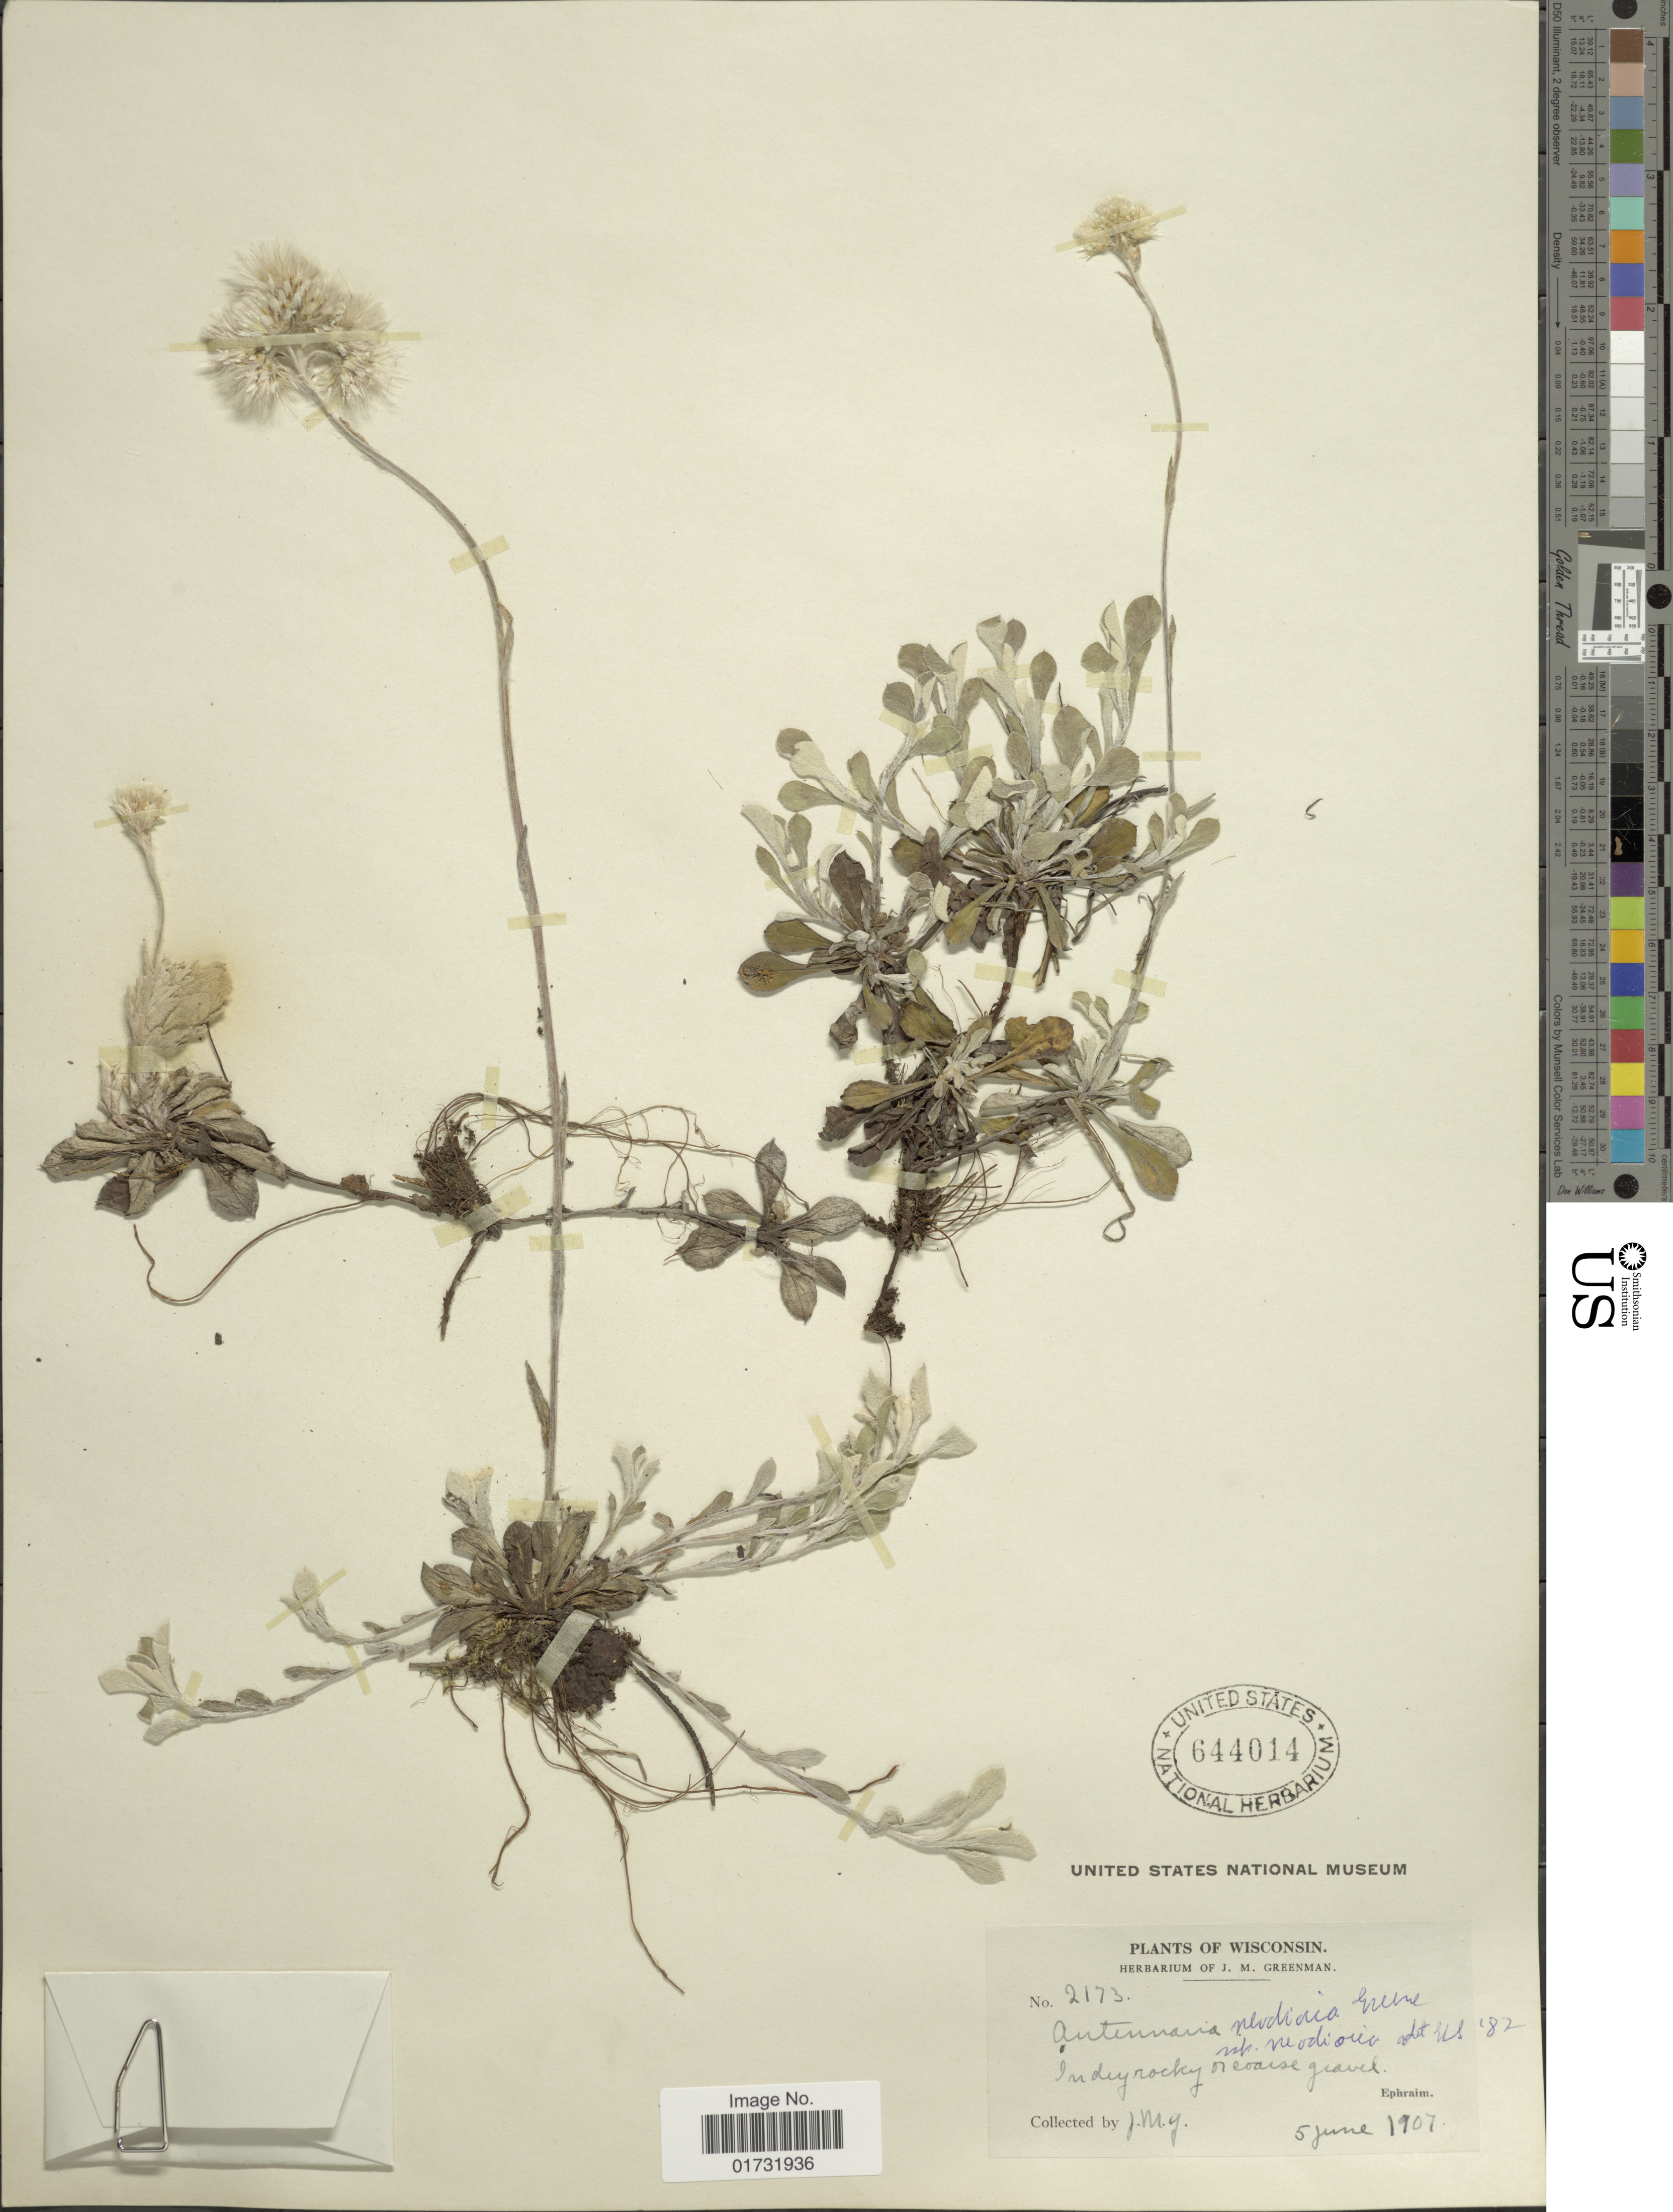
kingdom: Plantae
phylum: Tracheophyta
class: Magnoliopsida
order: Asterales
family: Asteraceae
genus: Antennaria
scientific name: Antennaria neodioica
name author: Greene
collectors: J. M. Greenman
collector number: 2173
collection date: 1907-06-05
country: United States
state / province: Wisconsin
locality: Ephraim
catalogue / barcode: US 644014